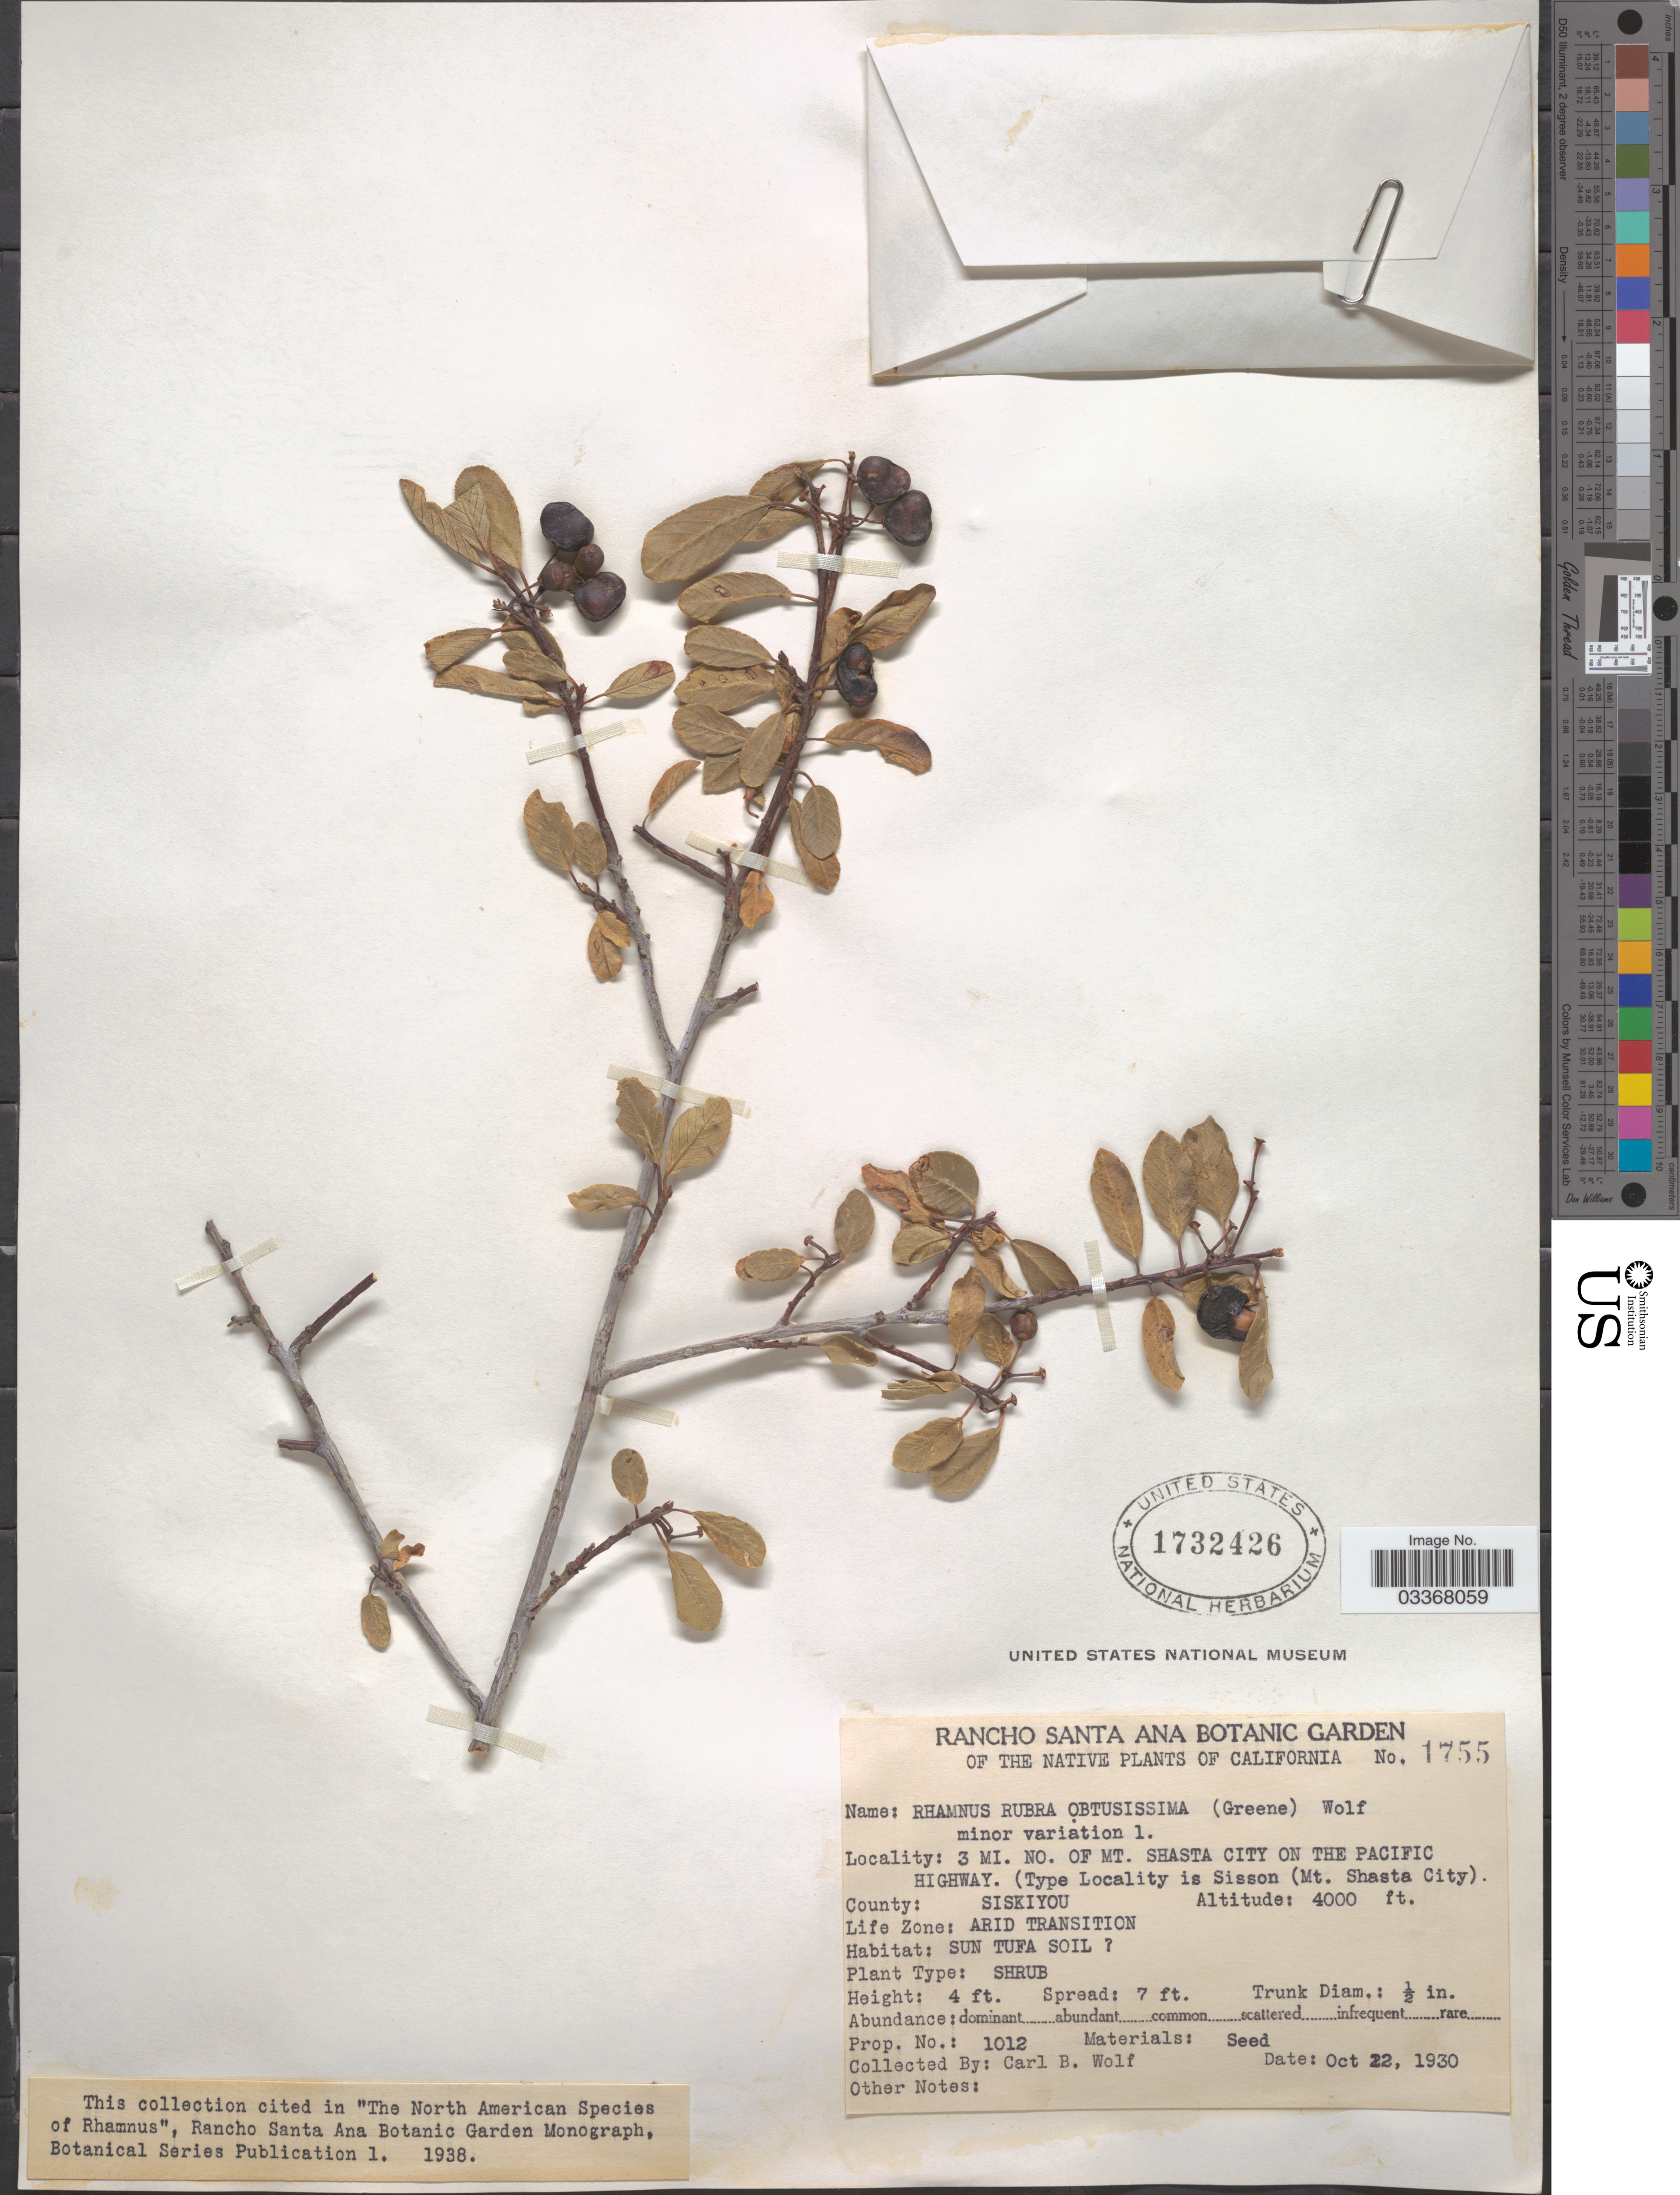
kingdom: Plantae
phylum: Tracheophyta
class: Magnoliopsida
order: Rosales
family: Rhamnaceae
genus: Frangula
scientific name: Frangula rubra subsp. obtusissima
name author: (Greene) Kartesz & Gandhi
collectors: C. B. Wolf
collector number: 1012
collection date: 1930-10-22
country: United States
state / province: California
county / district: Siskiyou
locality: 3 mi. NO. of Mt. Shasta City on the Pacific Highway. (Type Locality is Sisson (Mt. Shasta City), County: Siskiyou.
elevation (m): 1219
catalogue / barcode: US 1732426